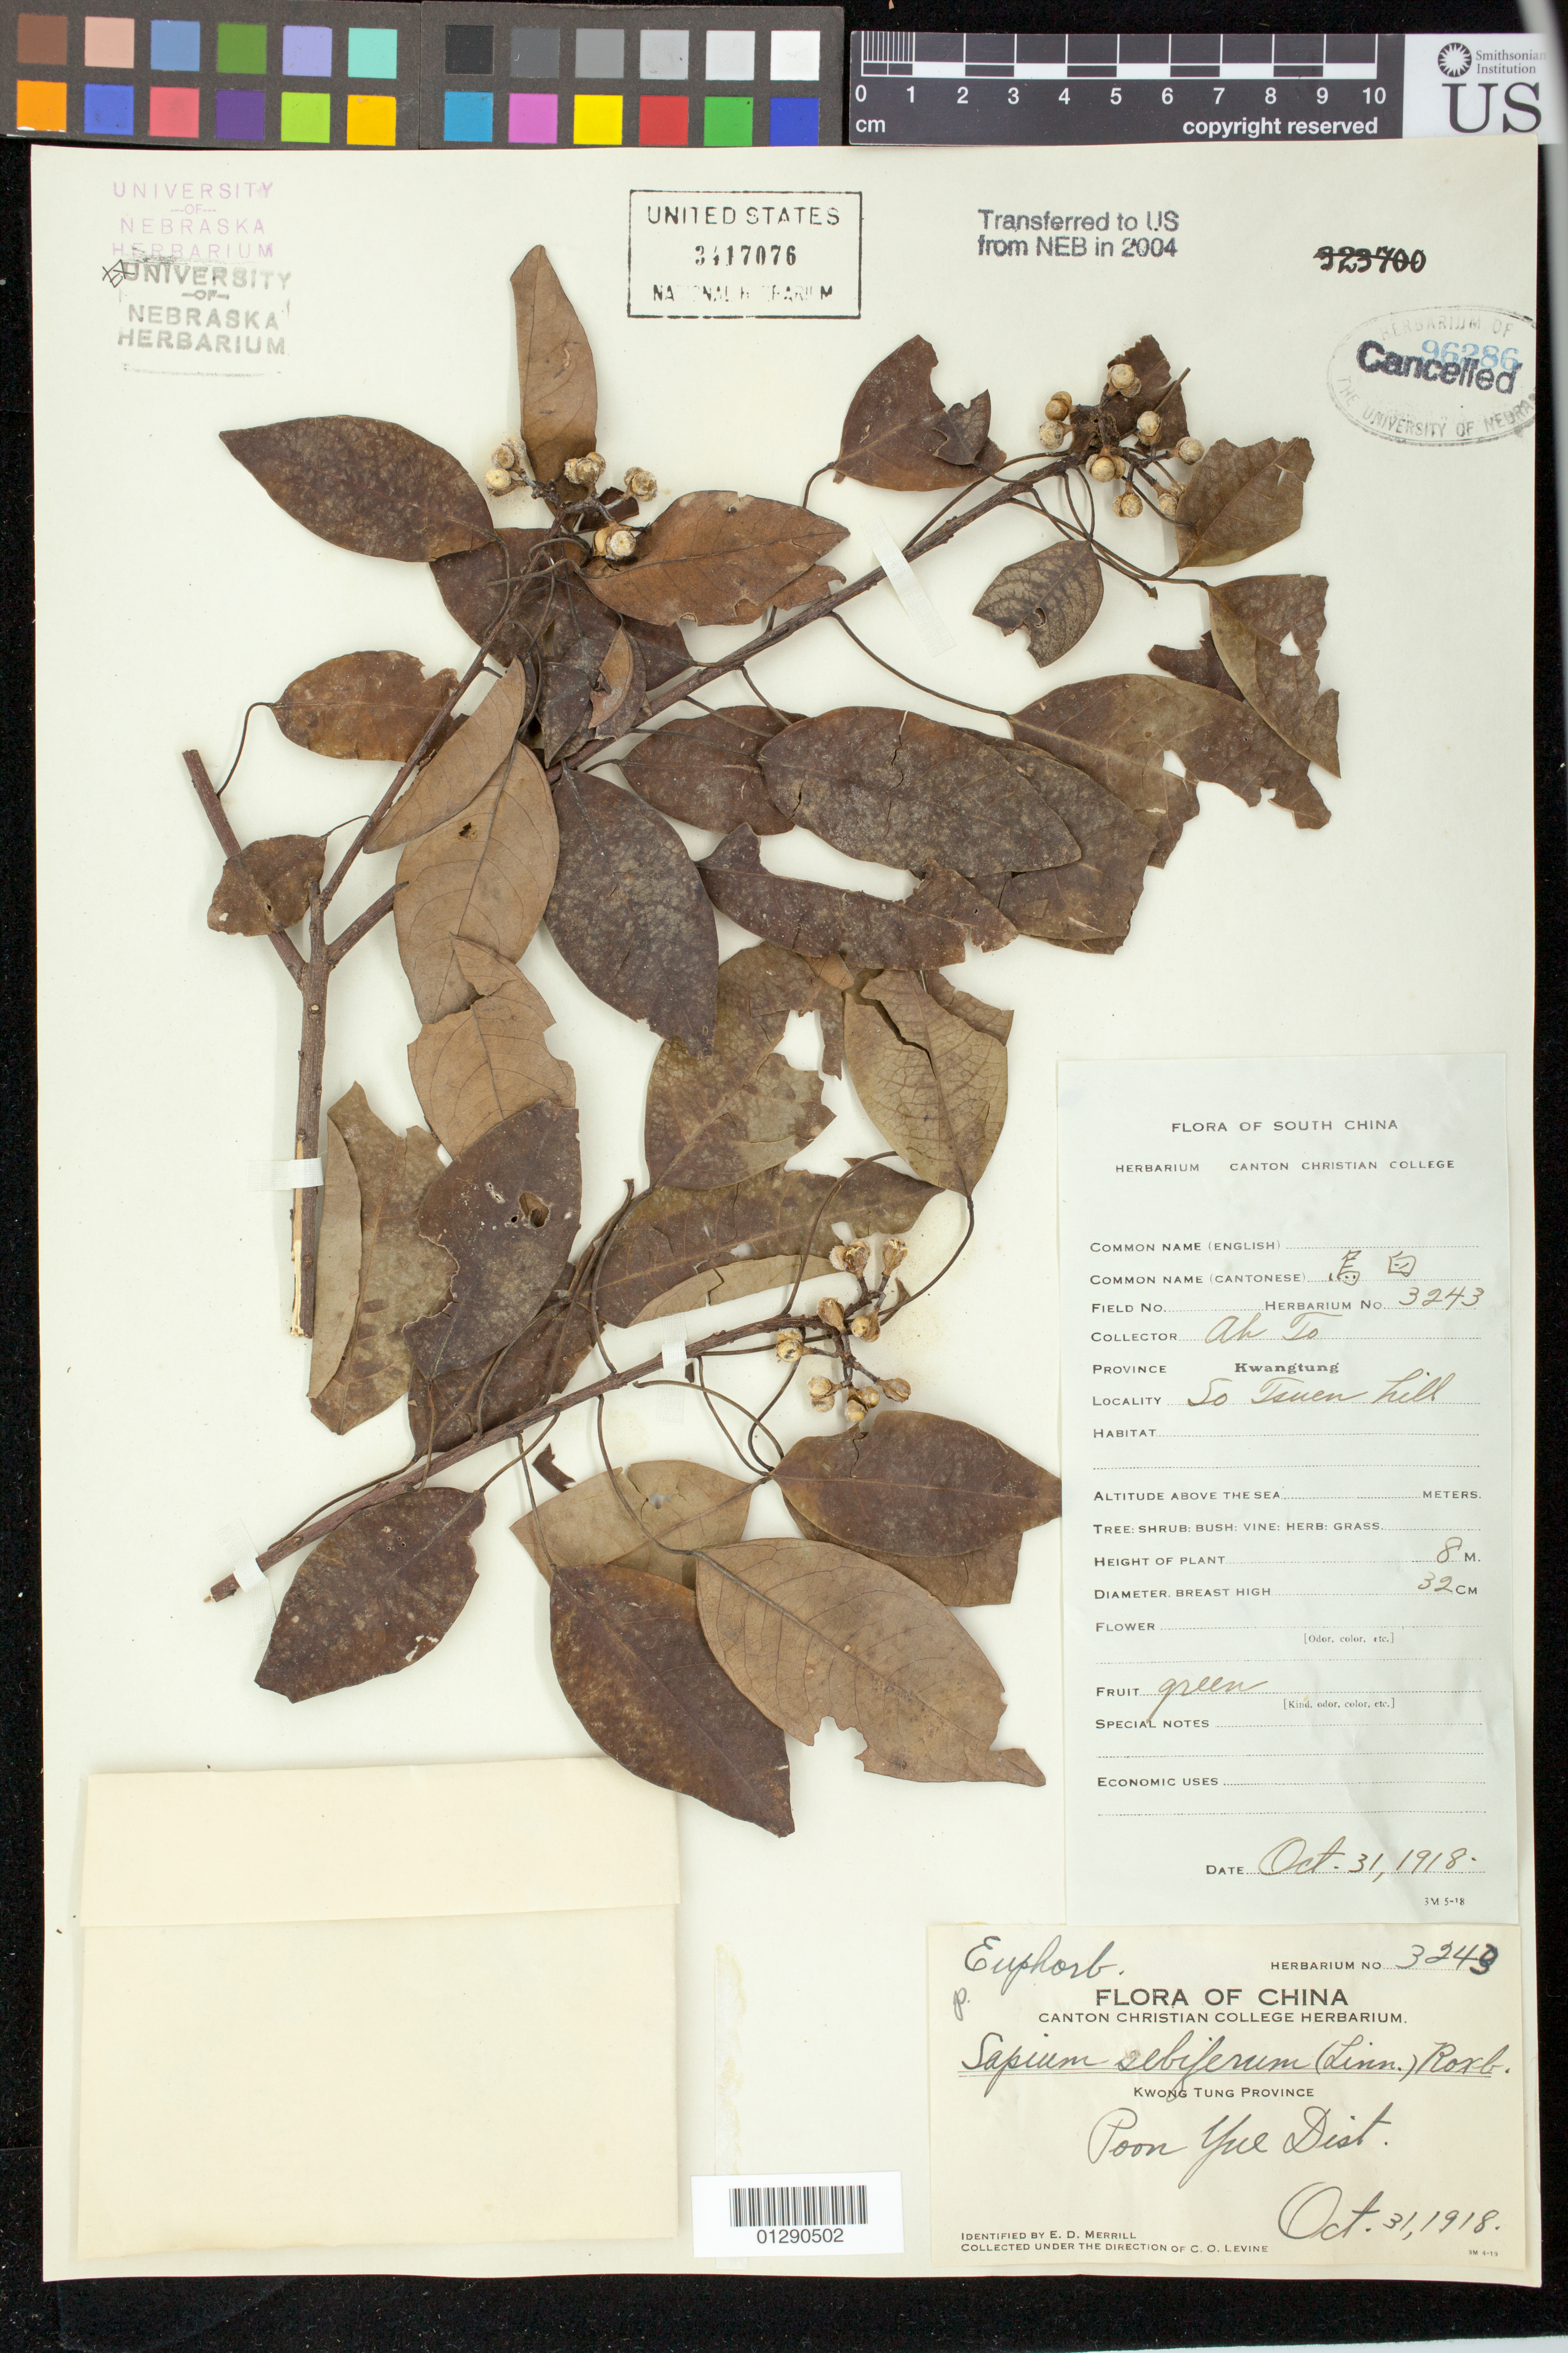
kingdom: Plantae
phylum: Tracheophyta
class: Magnoliopsida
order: Malpighiales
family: Euphorbiaceae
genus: Sapium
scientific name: Sapium sebiferum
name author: (L.) Roxb.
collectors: A. To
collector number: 3243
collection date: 1918-10-31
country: China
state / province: Guangdong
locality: So Tsuen Hill,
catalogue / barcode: US 3417076